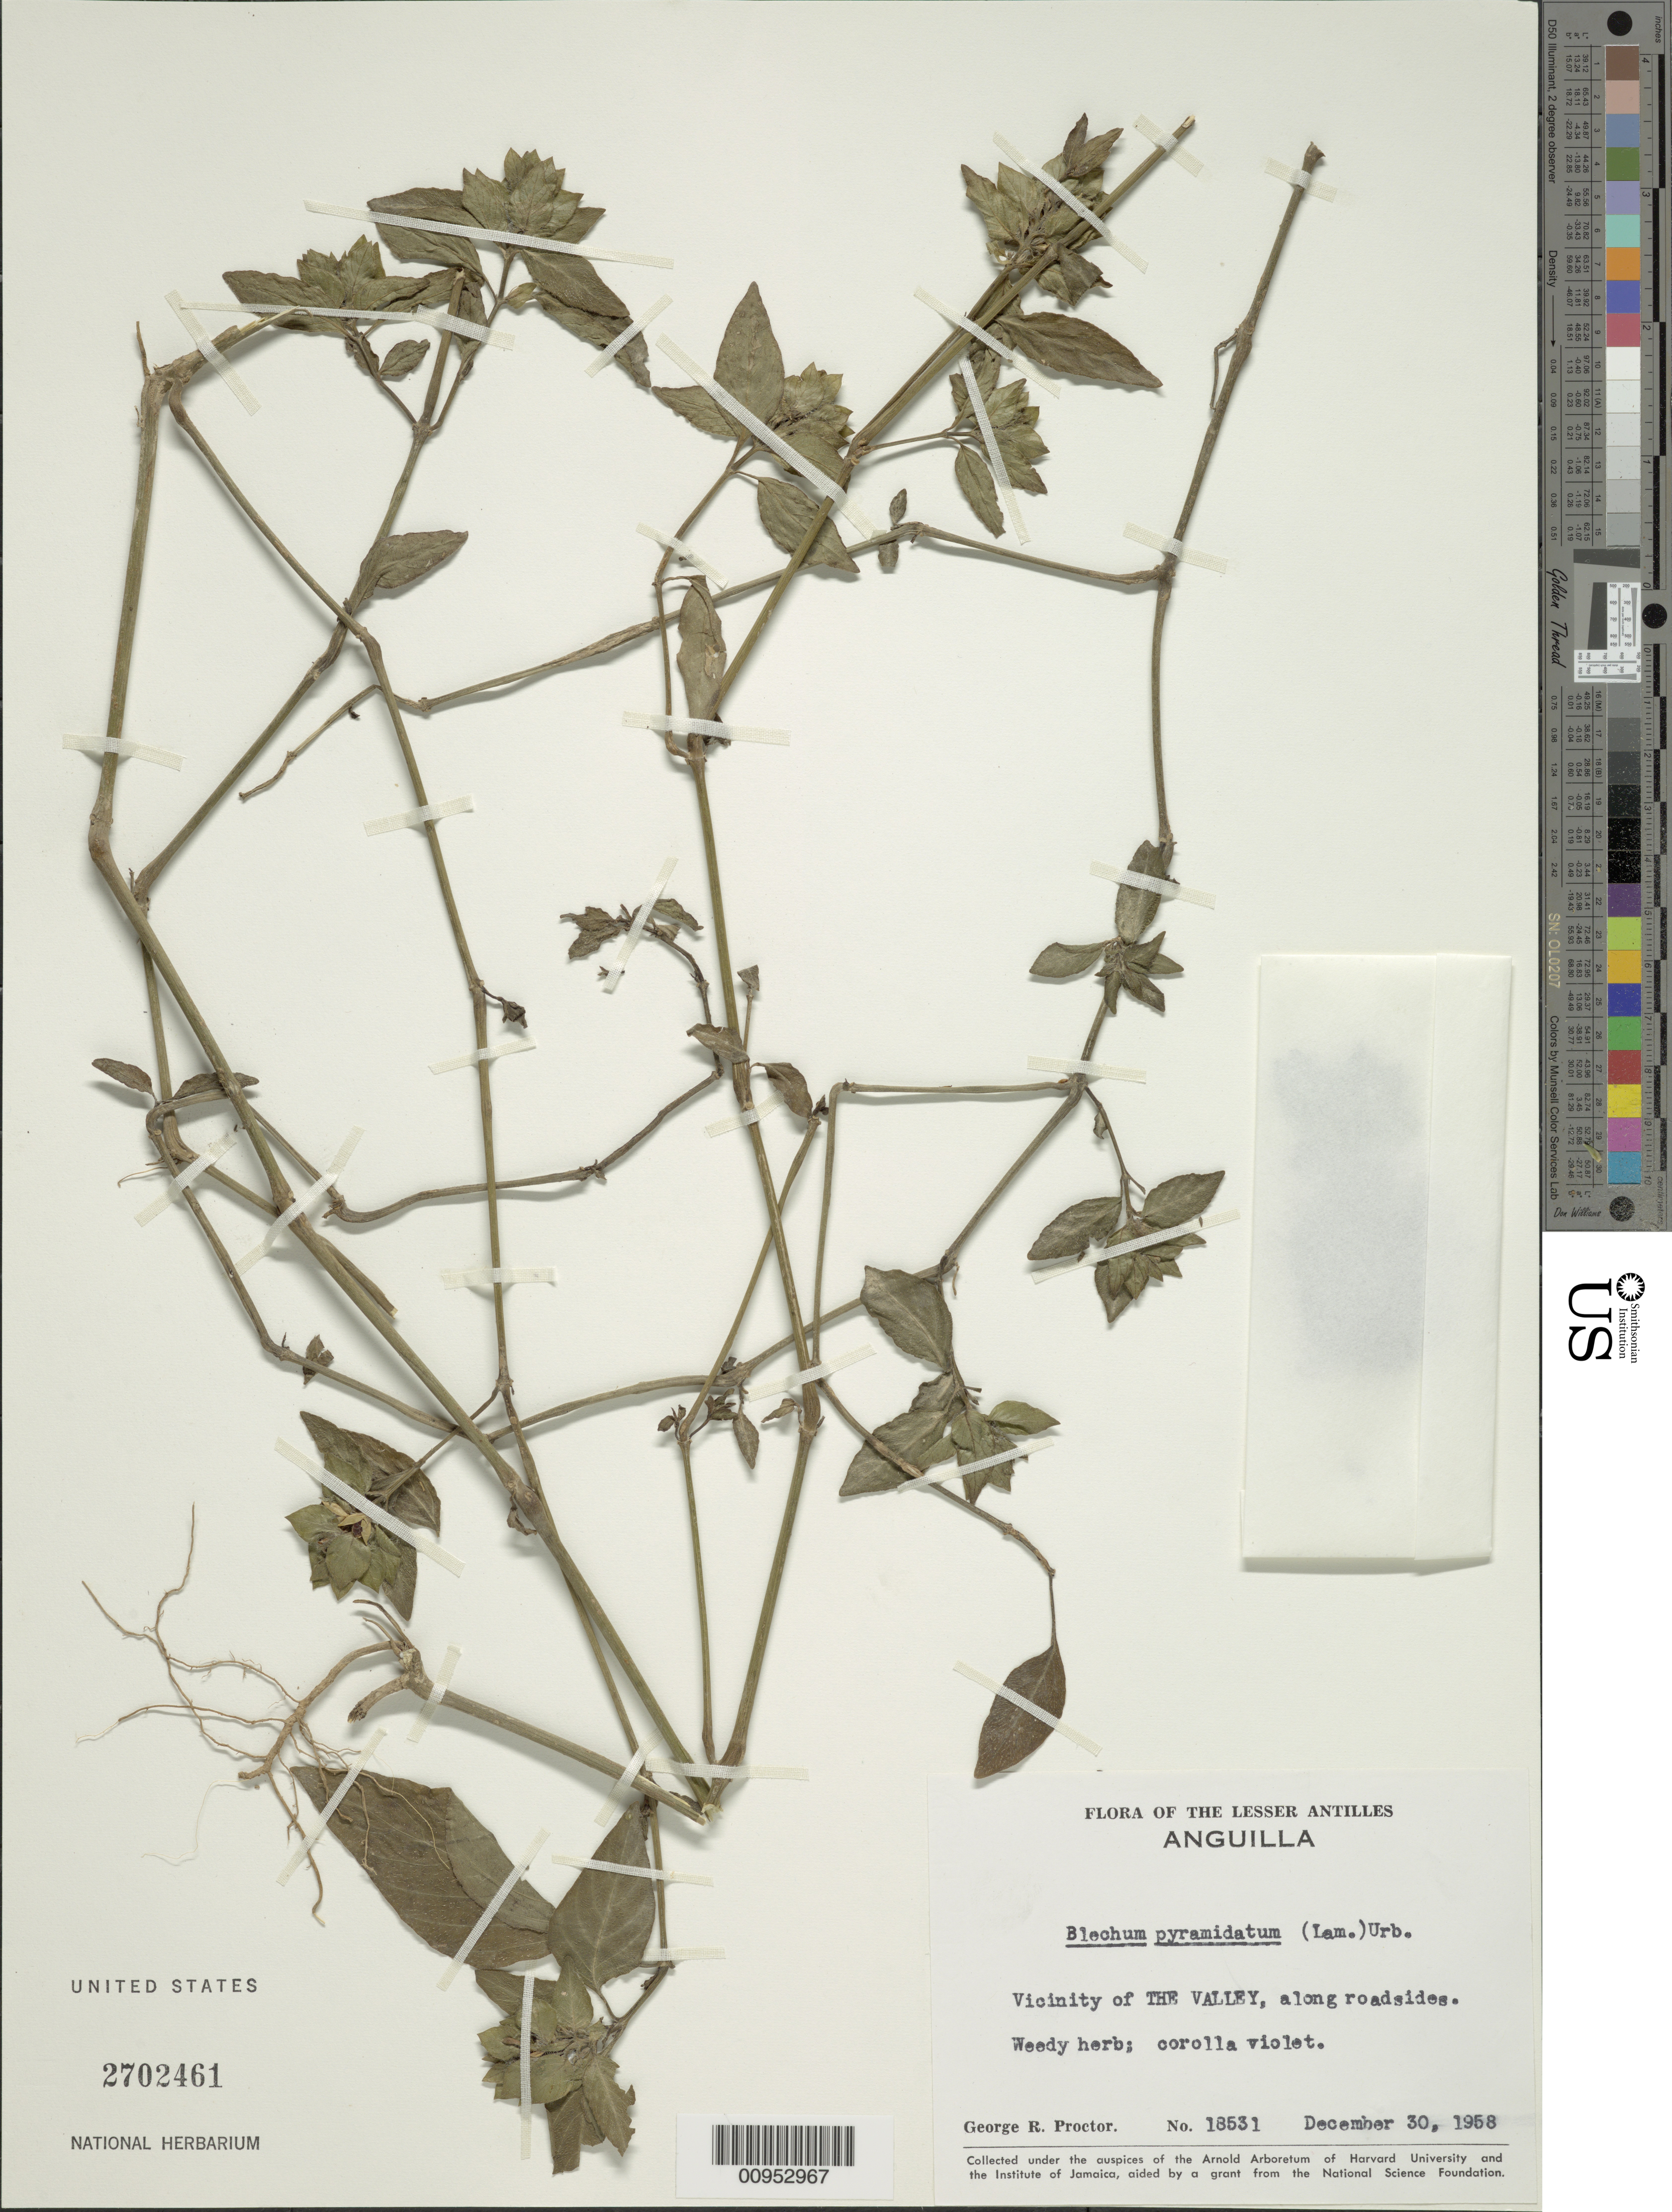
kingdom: Plantae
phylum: Tracheophyta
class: Magnoliopsida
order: Lamiales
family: Acanthaceae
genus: Blechum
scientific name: Blechum pyramidatum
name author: (Lam.) Urb.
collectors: G. R. Proctor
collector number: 18531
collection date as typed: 30 Dec 1958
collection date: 1958-12-30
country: Anguilla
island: Anguilla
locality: Vicinity of The Valley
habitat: Along roadsides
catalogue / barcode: US 2702461